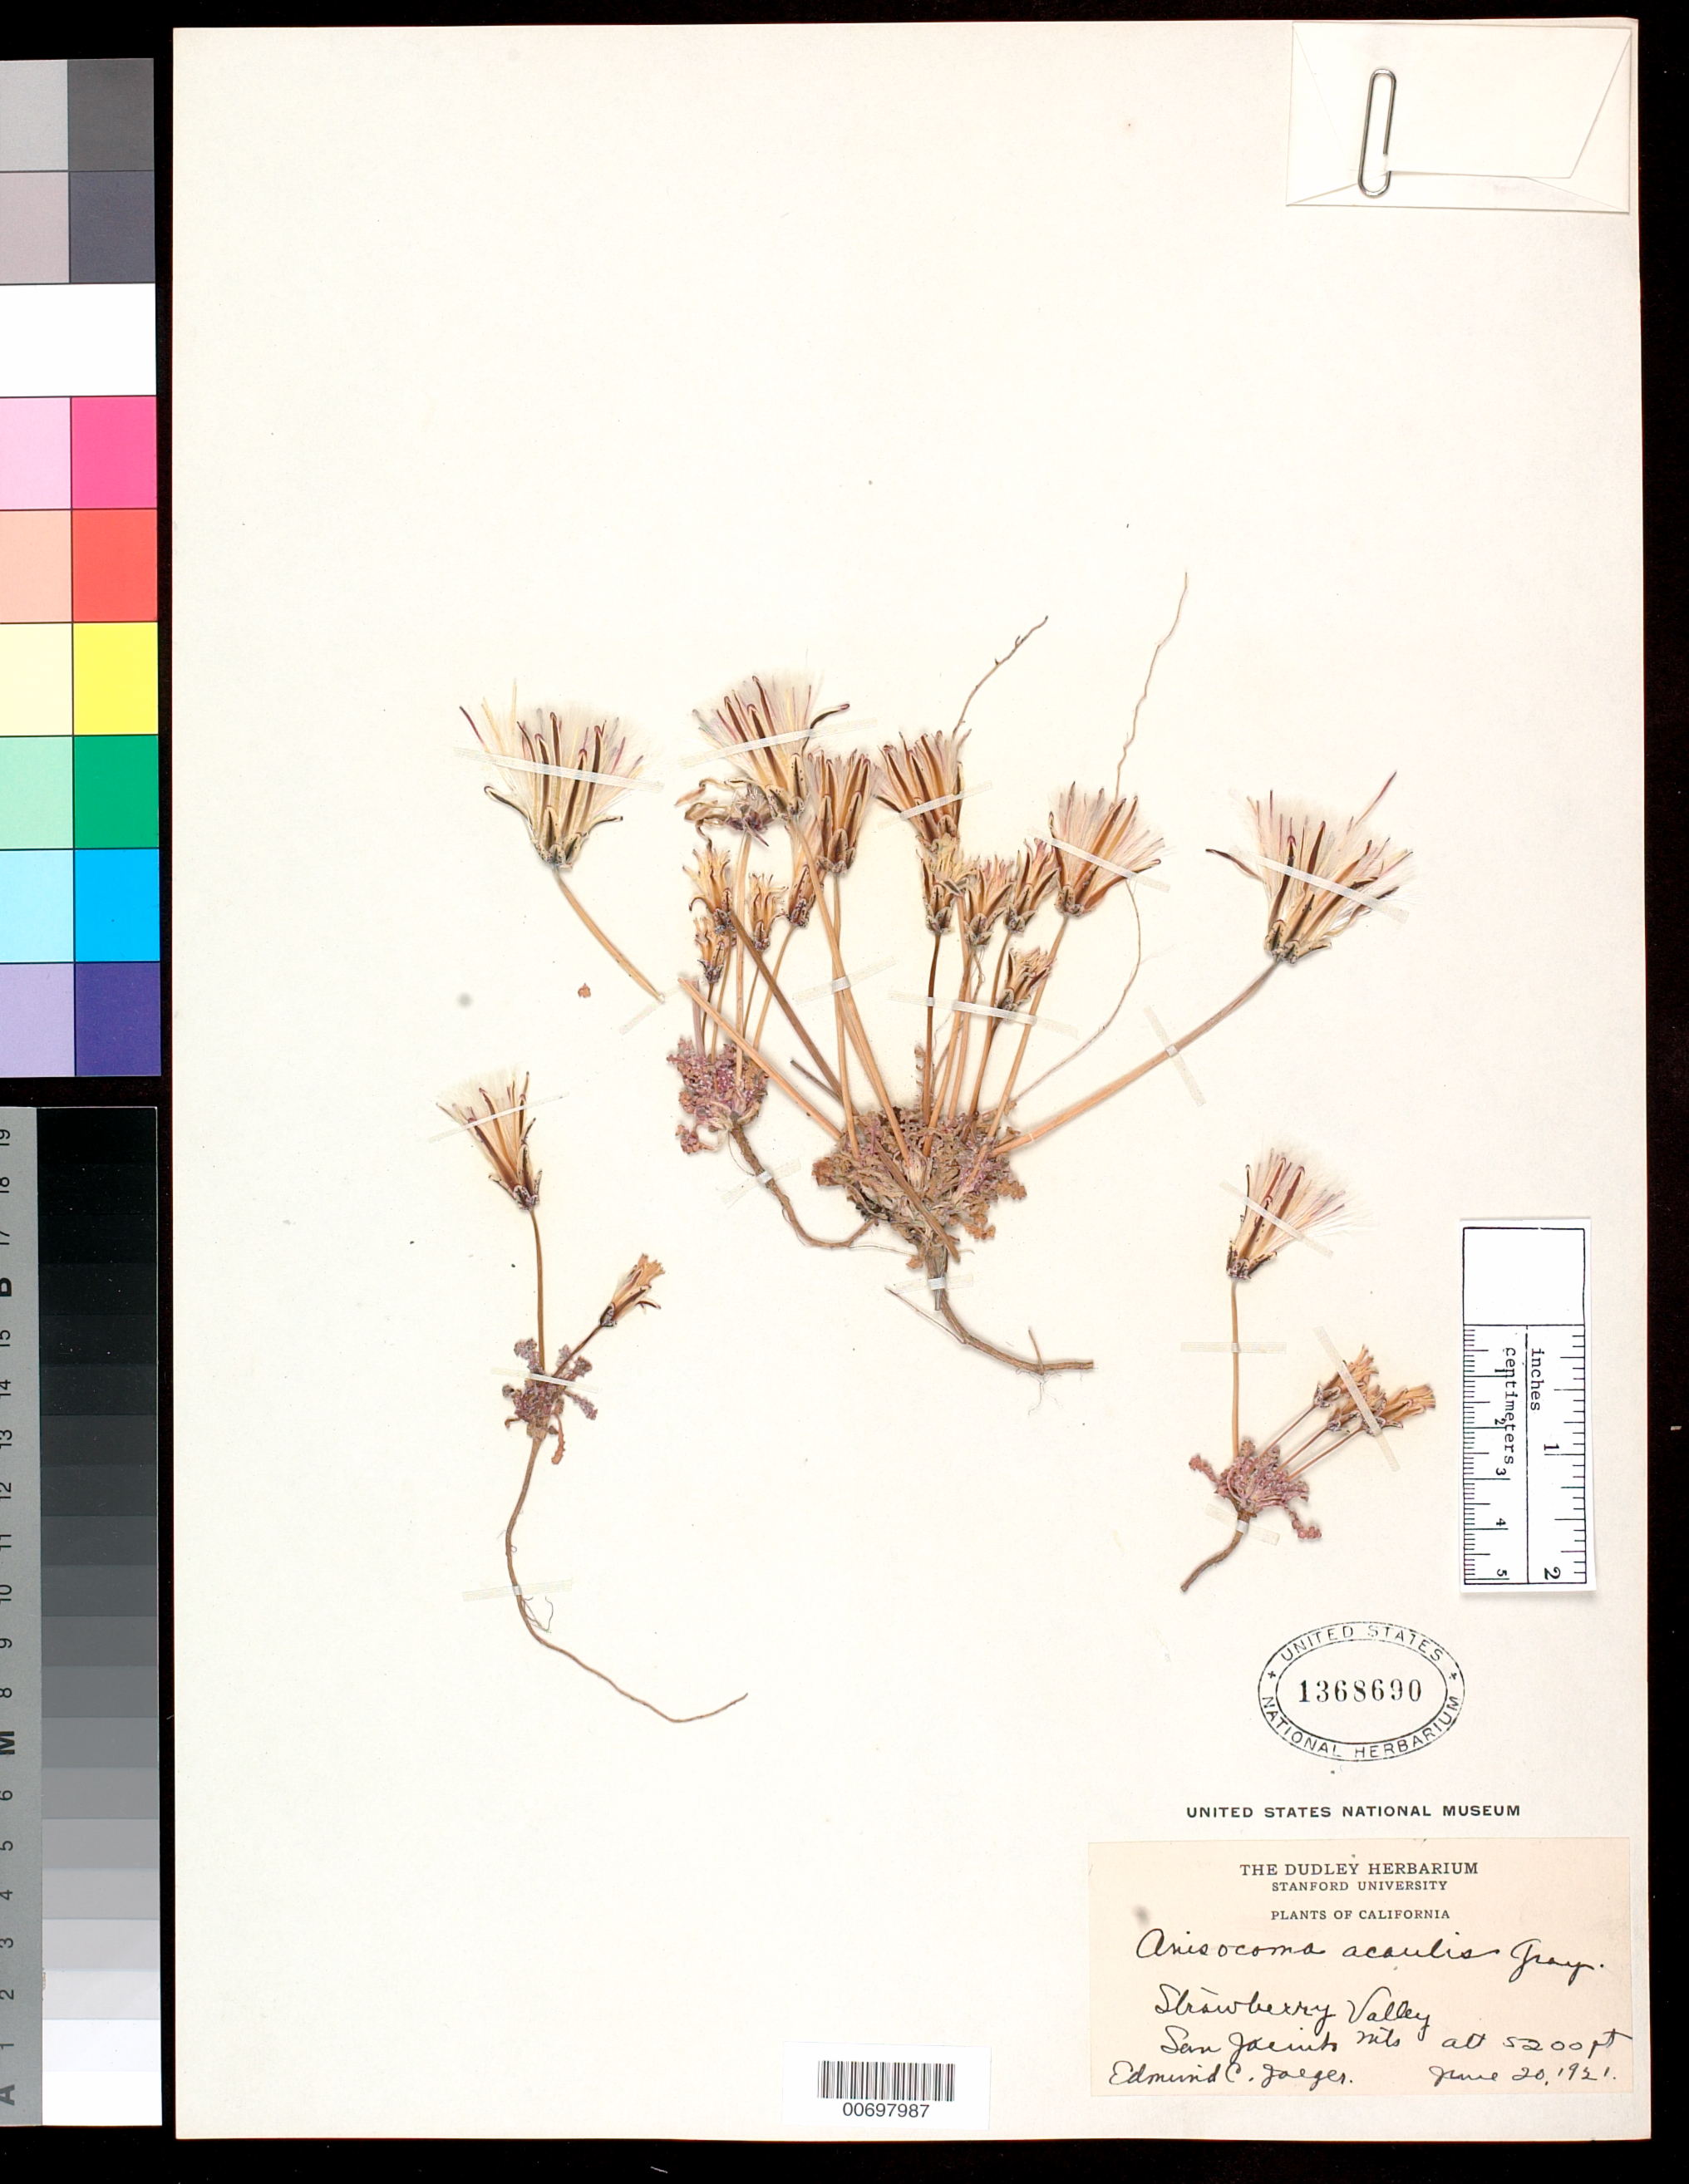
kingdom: Plantae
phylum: Tracheophyta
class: Magnoliopsida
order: Asterales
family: Asteraceae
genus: Anisocoma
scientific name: Anisocoma acaulis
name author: Torr. & A. Gray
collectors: E. Jeager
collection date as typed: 20 Jun 1921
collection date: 1921-06-20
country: United States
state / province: California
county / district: Riverside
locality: Strawberry Valley, San Jacinto Mts.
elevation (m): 1585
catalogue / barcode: US 1368690